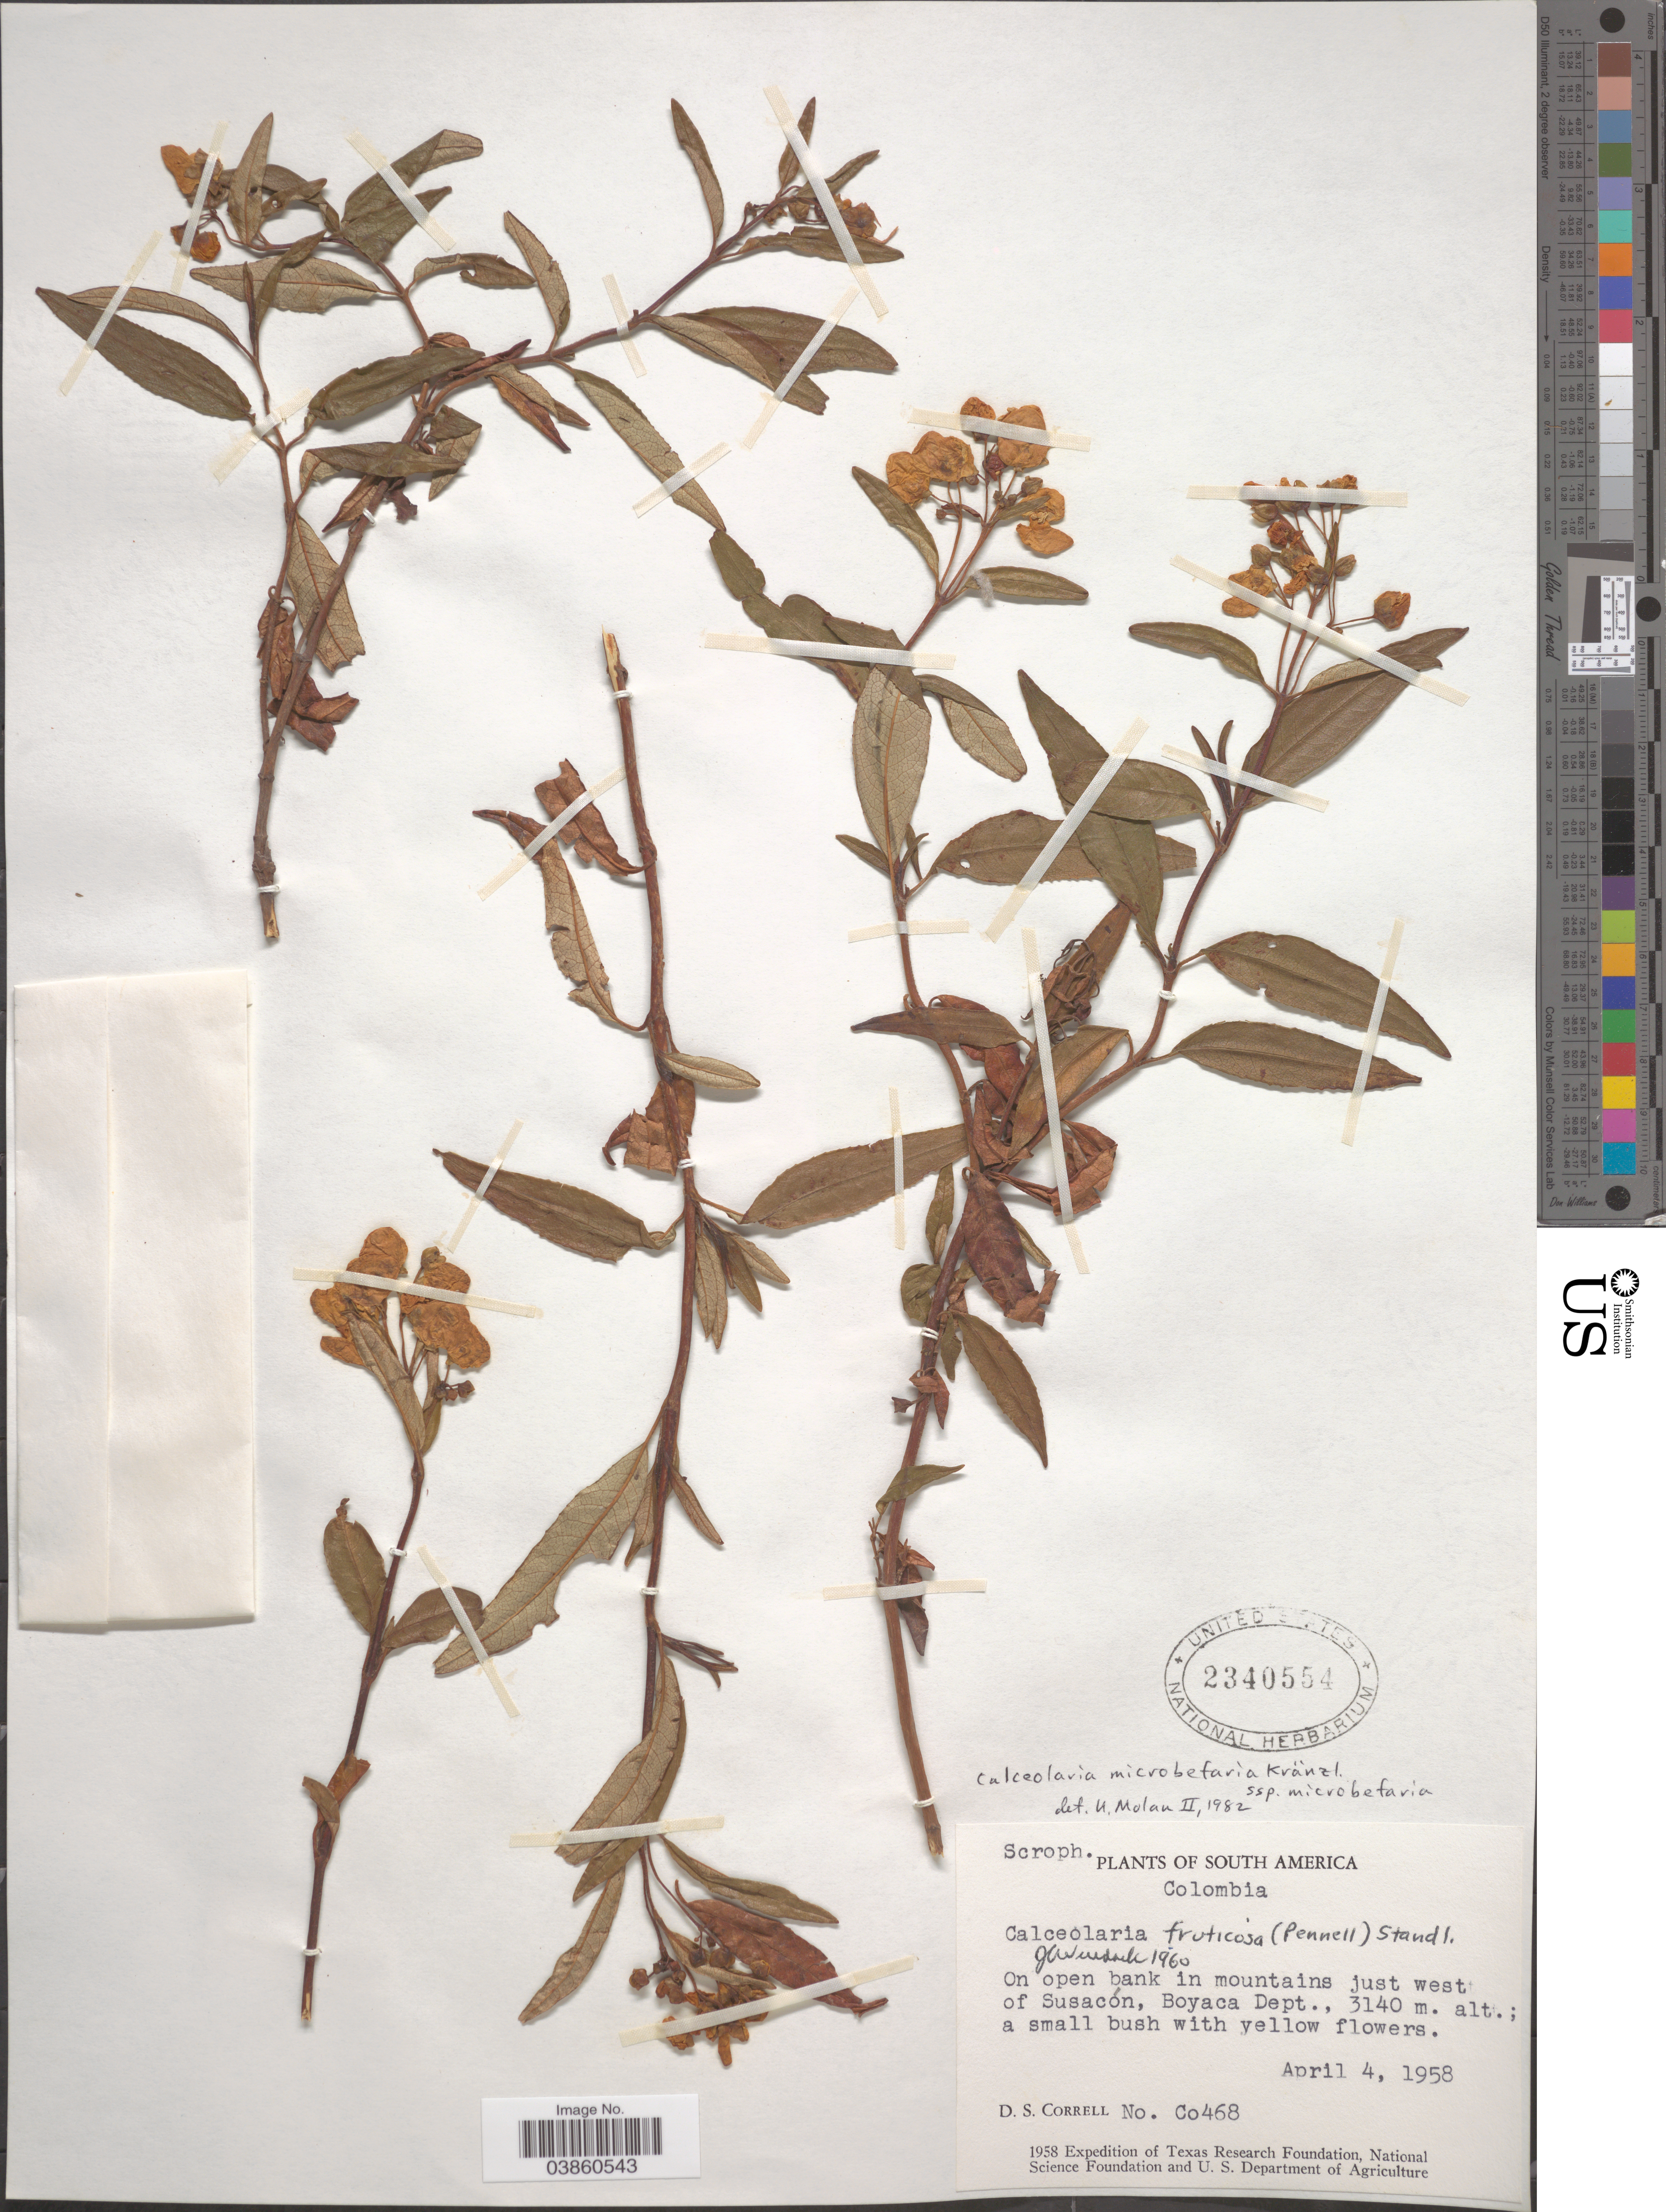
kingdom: Plantae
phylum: Tracheophyta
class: Magnoliopsida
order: Lamiales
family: Calceolariaceae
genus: Calceolaria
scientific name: Calceolaria microbefaria subsp. microbefaria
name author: Kränzl.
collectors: D. S. Correll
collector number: Co468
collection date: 1958-04-04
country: Colombia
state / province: Boyacá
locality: On open bank in mountains just west of Susacón, Boyaca Dept.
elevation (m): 3140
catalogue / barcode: US 2340554